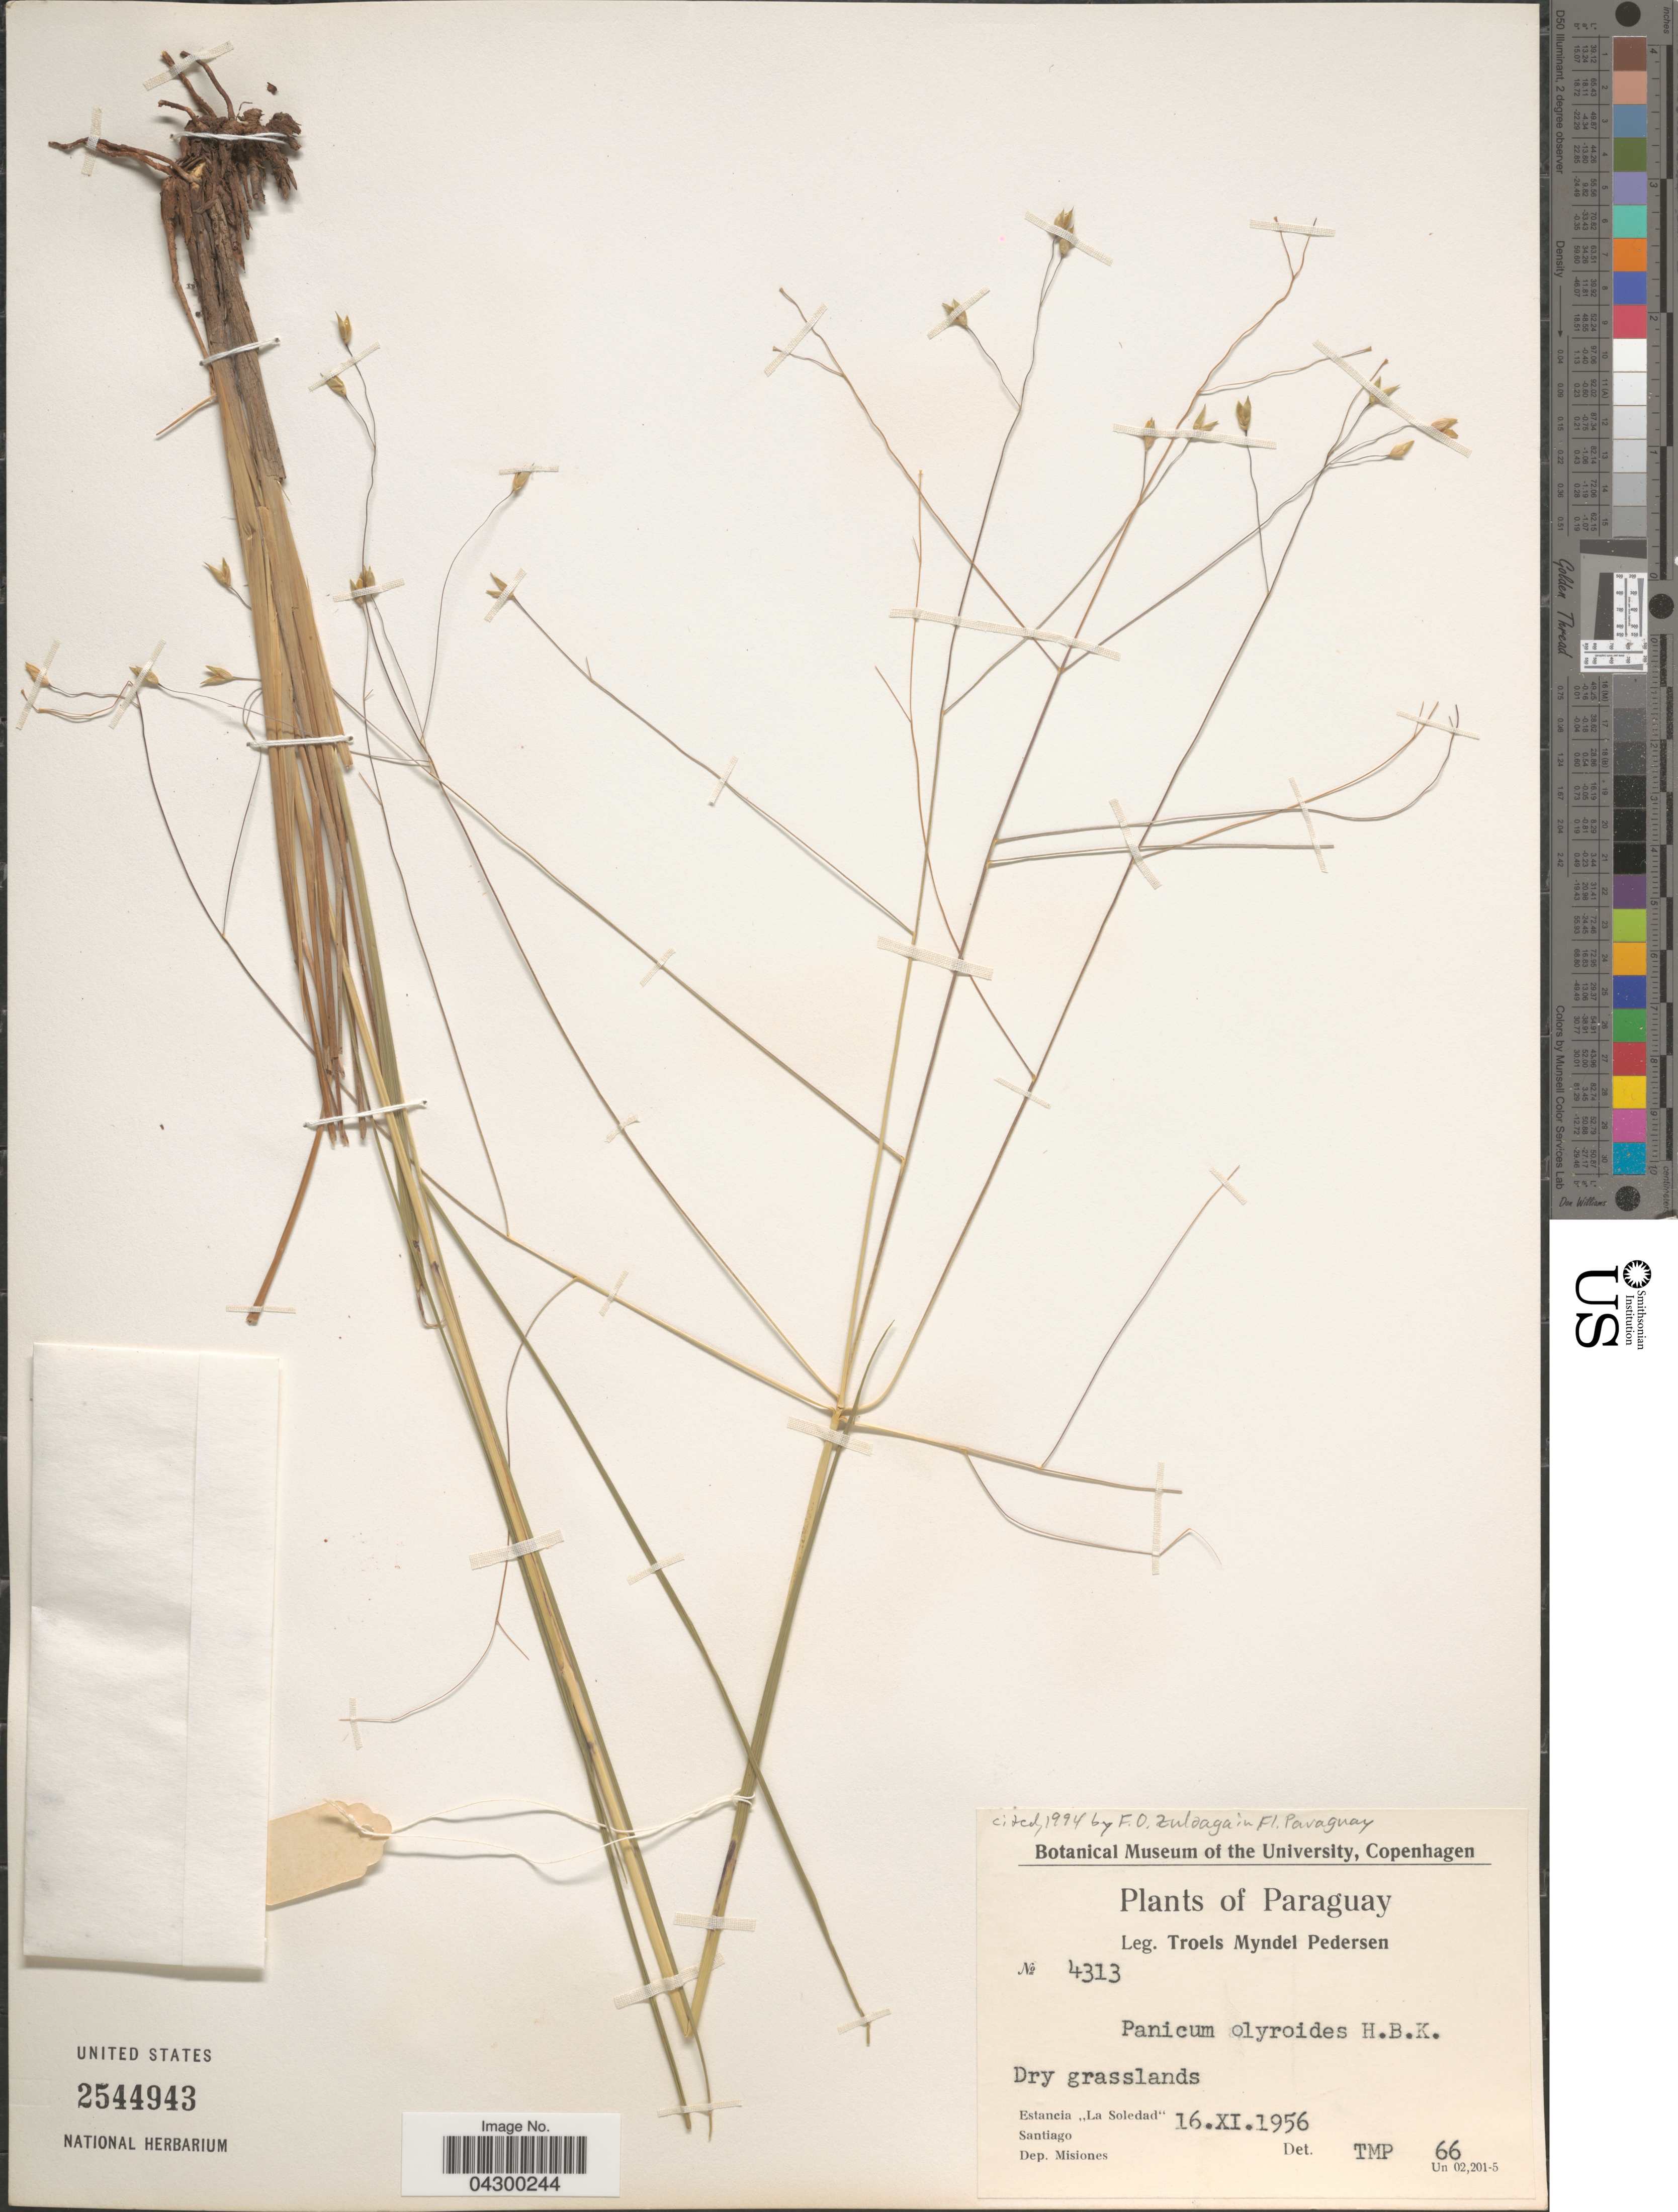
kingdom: Plantae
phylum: Tracheophyta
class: Liliopsida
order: Poales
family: Poaceae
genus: Panicum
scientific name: Panicum olyroides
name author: Kunth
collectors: T. Pederson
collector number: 4313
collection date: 1956-11-16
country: Paraguay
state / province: Misiones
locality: Estancia "La Soledad". Santiago. Dep. Misiones.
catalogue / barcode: US 2544943